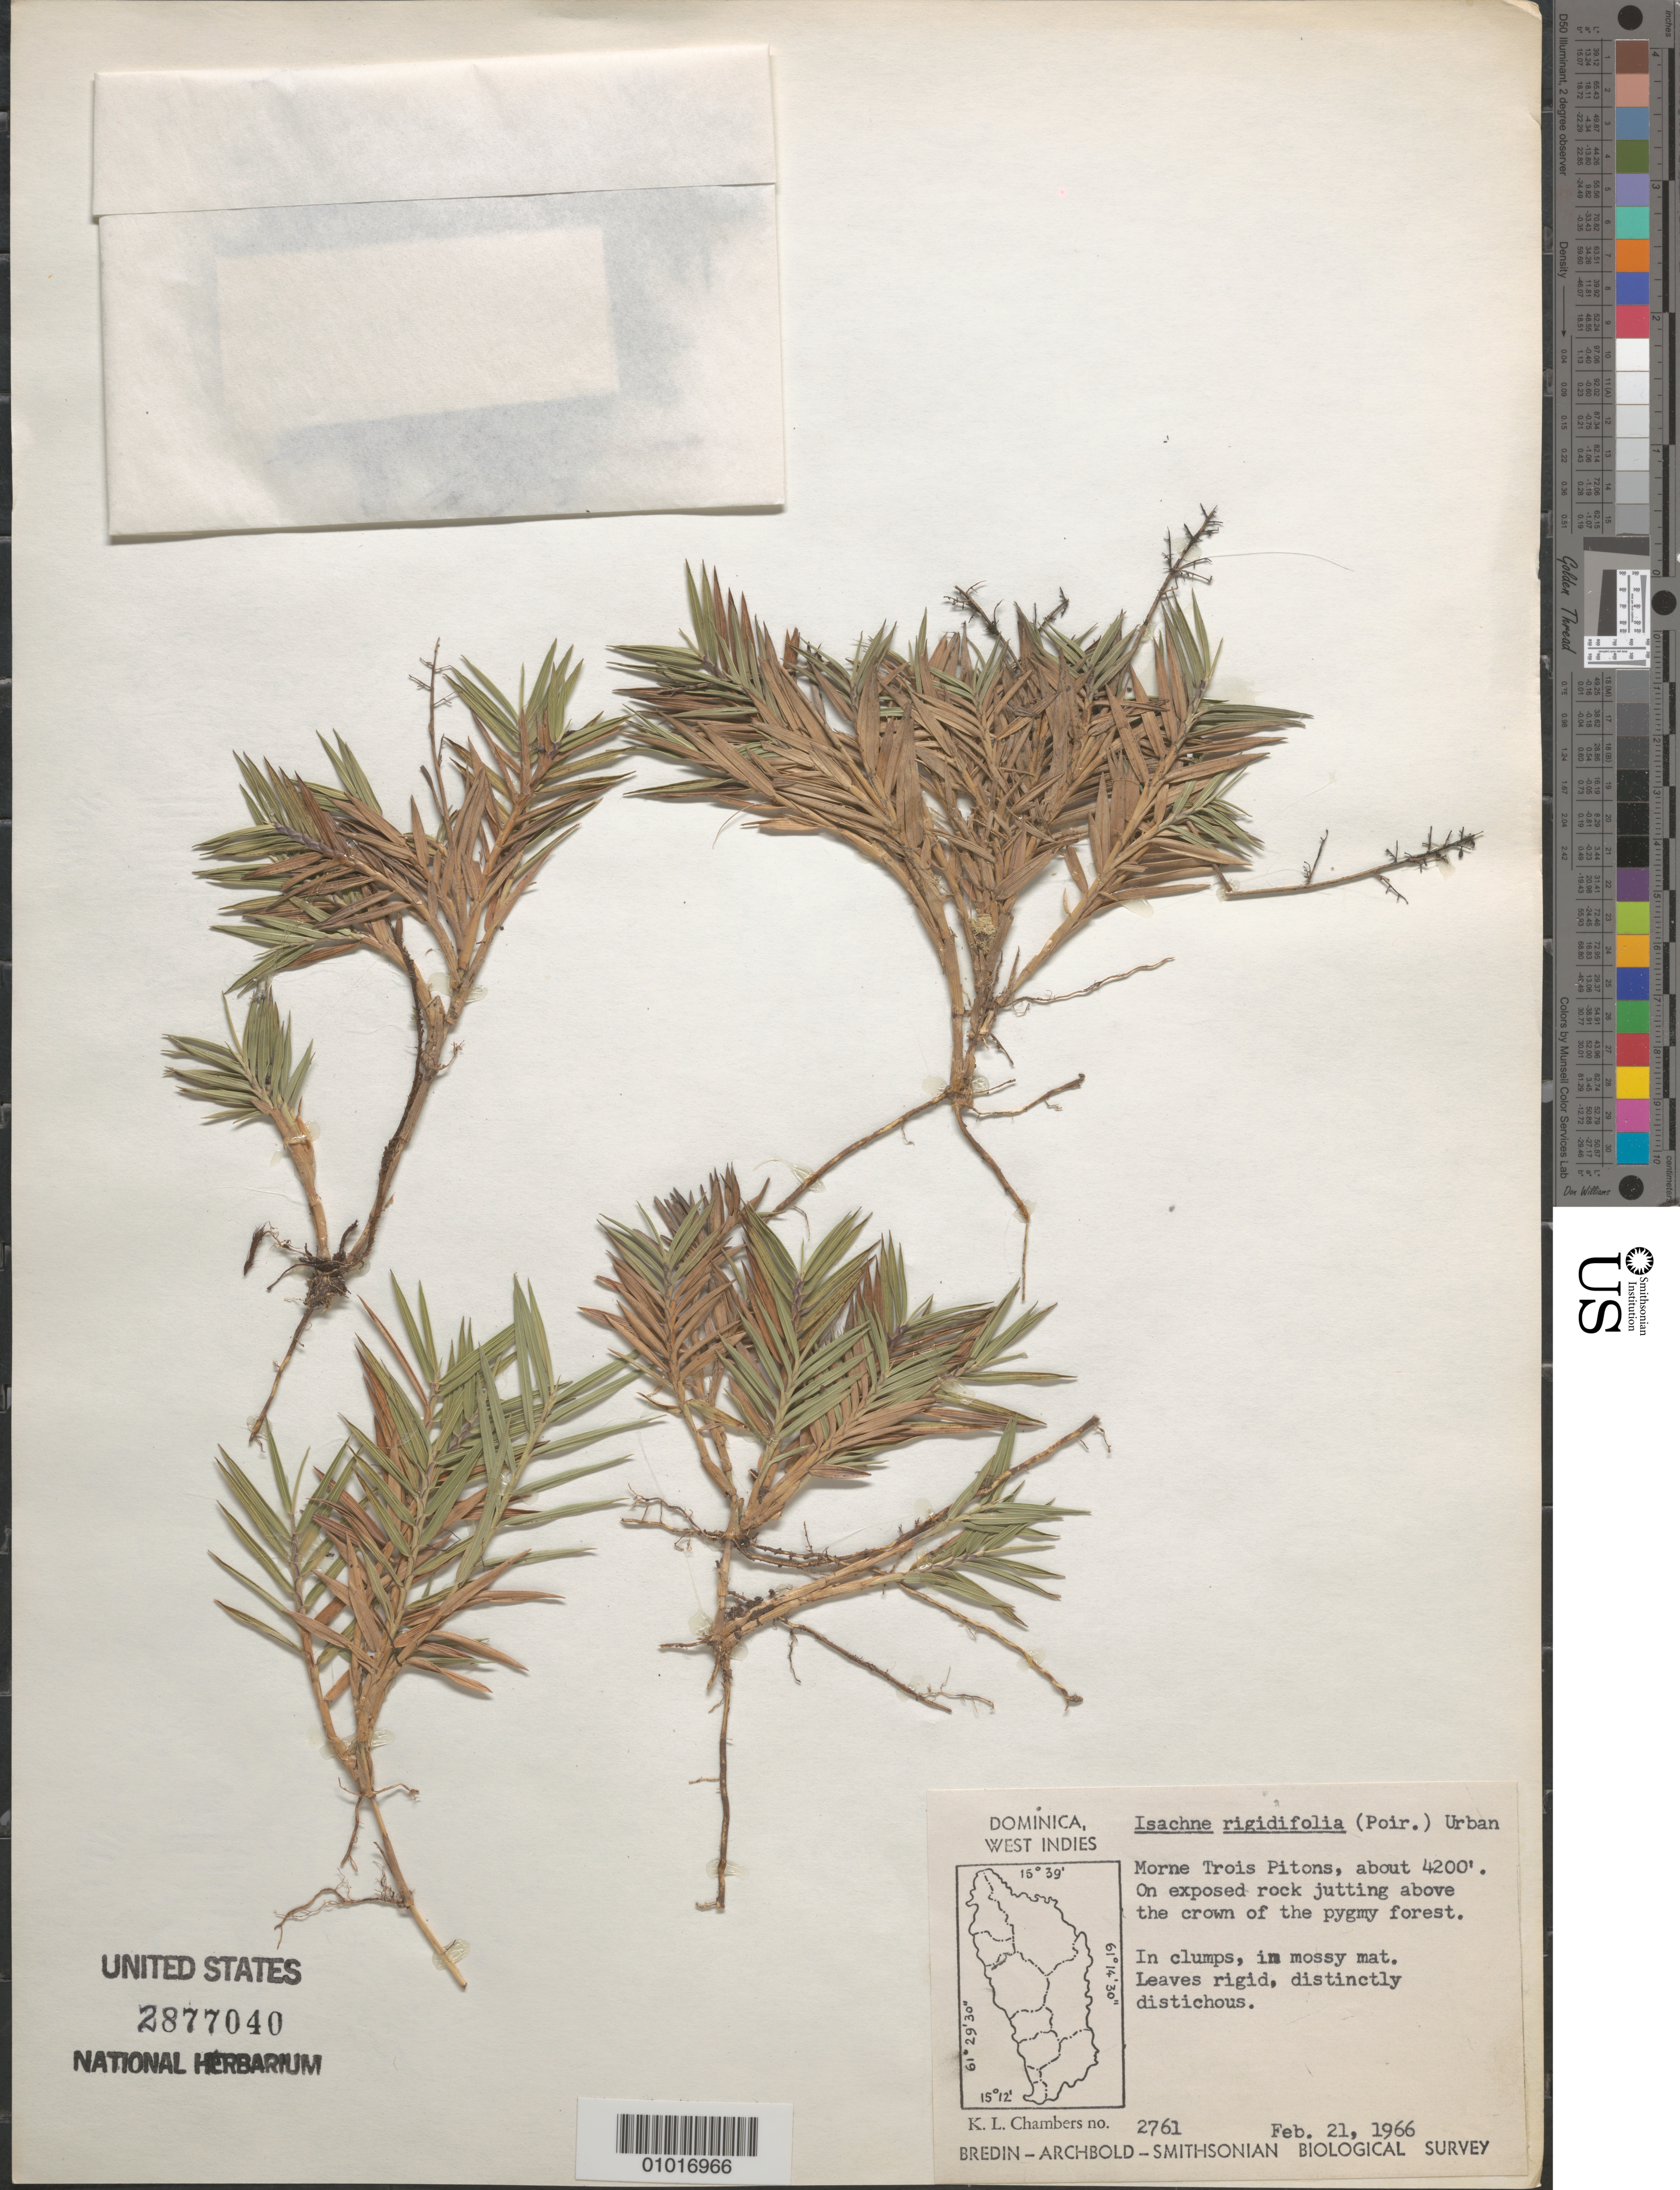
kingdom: Plantae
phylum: Tracheophyta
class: Liliopsida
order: Poales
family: Poaceae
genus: Isachne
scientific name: Isachne rigidifolia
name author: (Poir.) Urb.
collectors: K. L. Chambers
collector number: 2761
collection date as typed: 21 Feb 1966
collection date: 1966-02-21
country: Dominica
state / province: St. Patrick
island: Dominica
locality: Morne Trois Pitons. On exposed rock jutting above the crown of the pygmy forest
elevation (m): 1280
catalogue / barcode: US 2877040